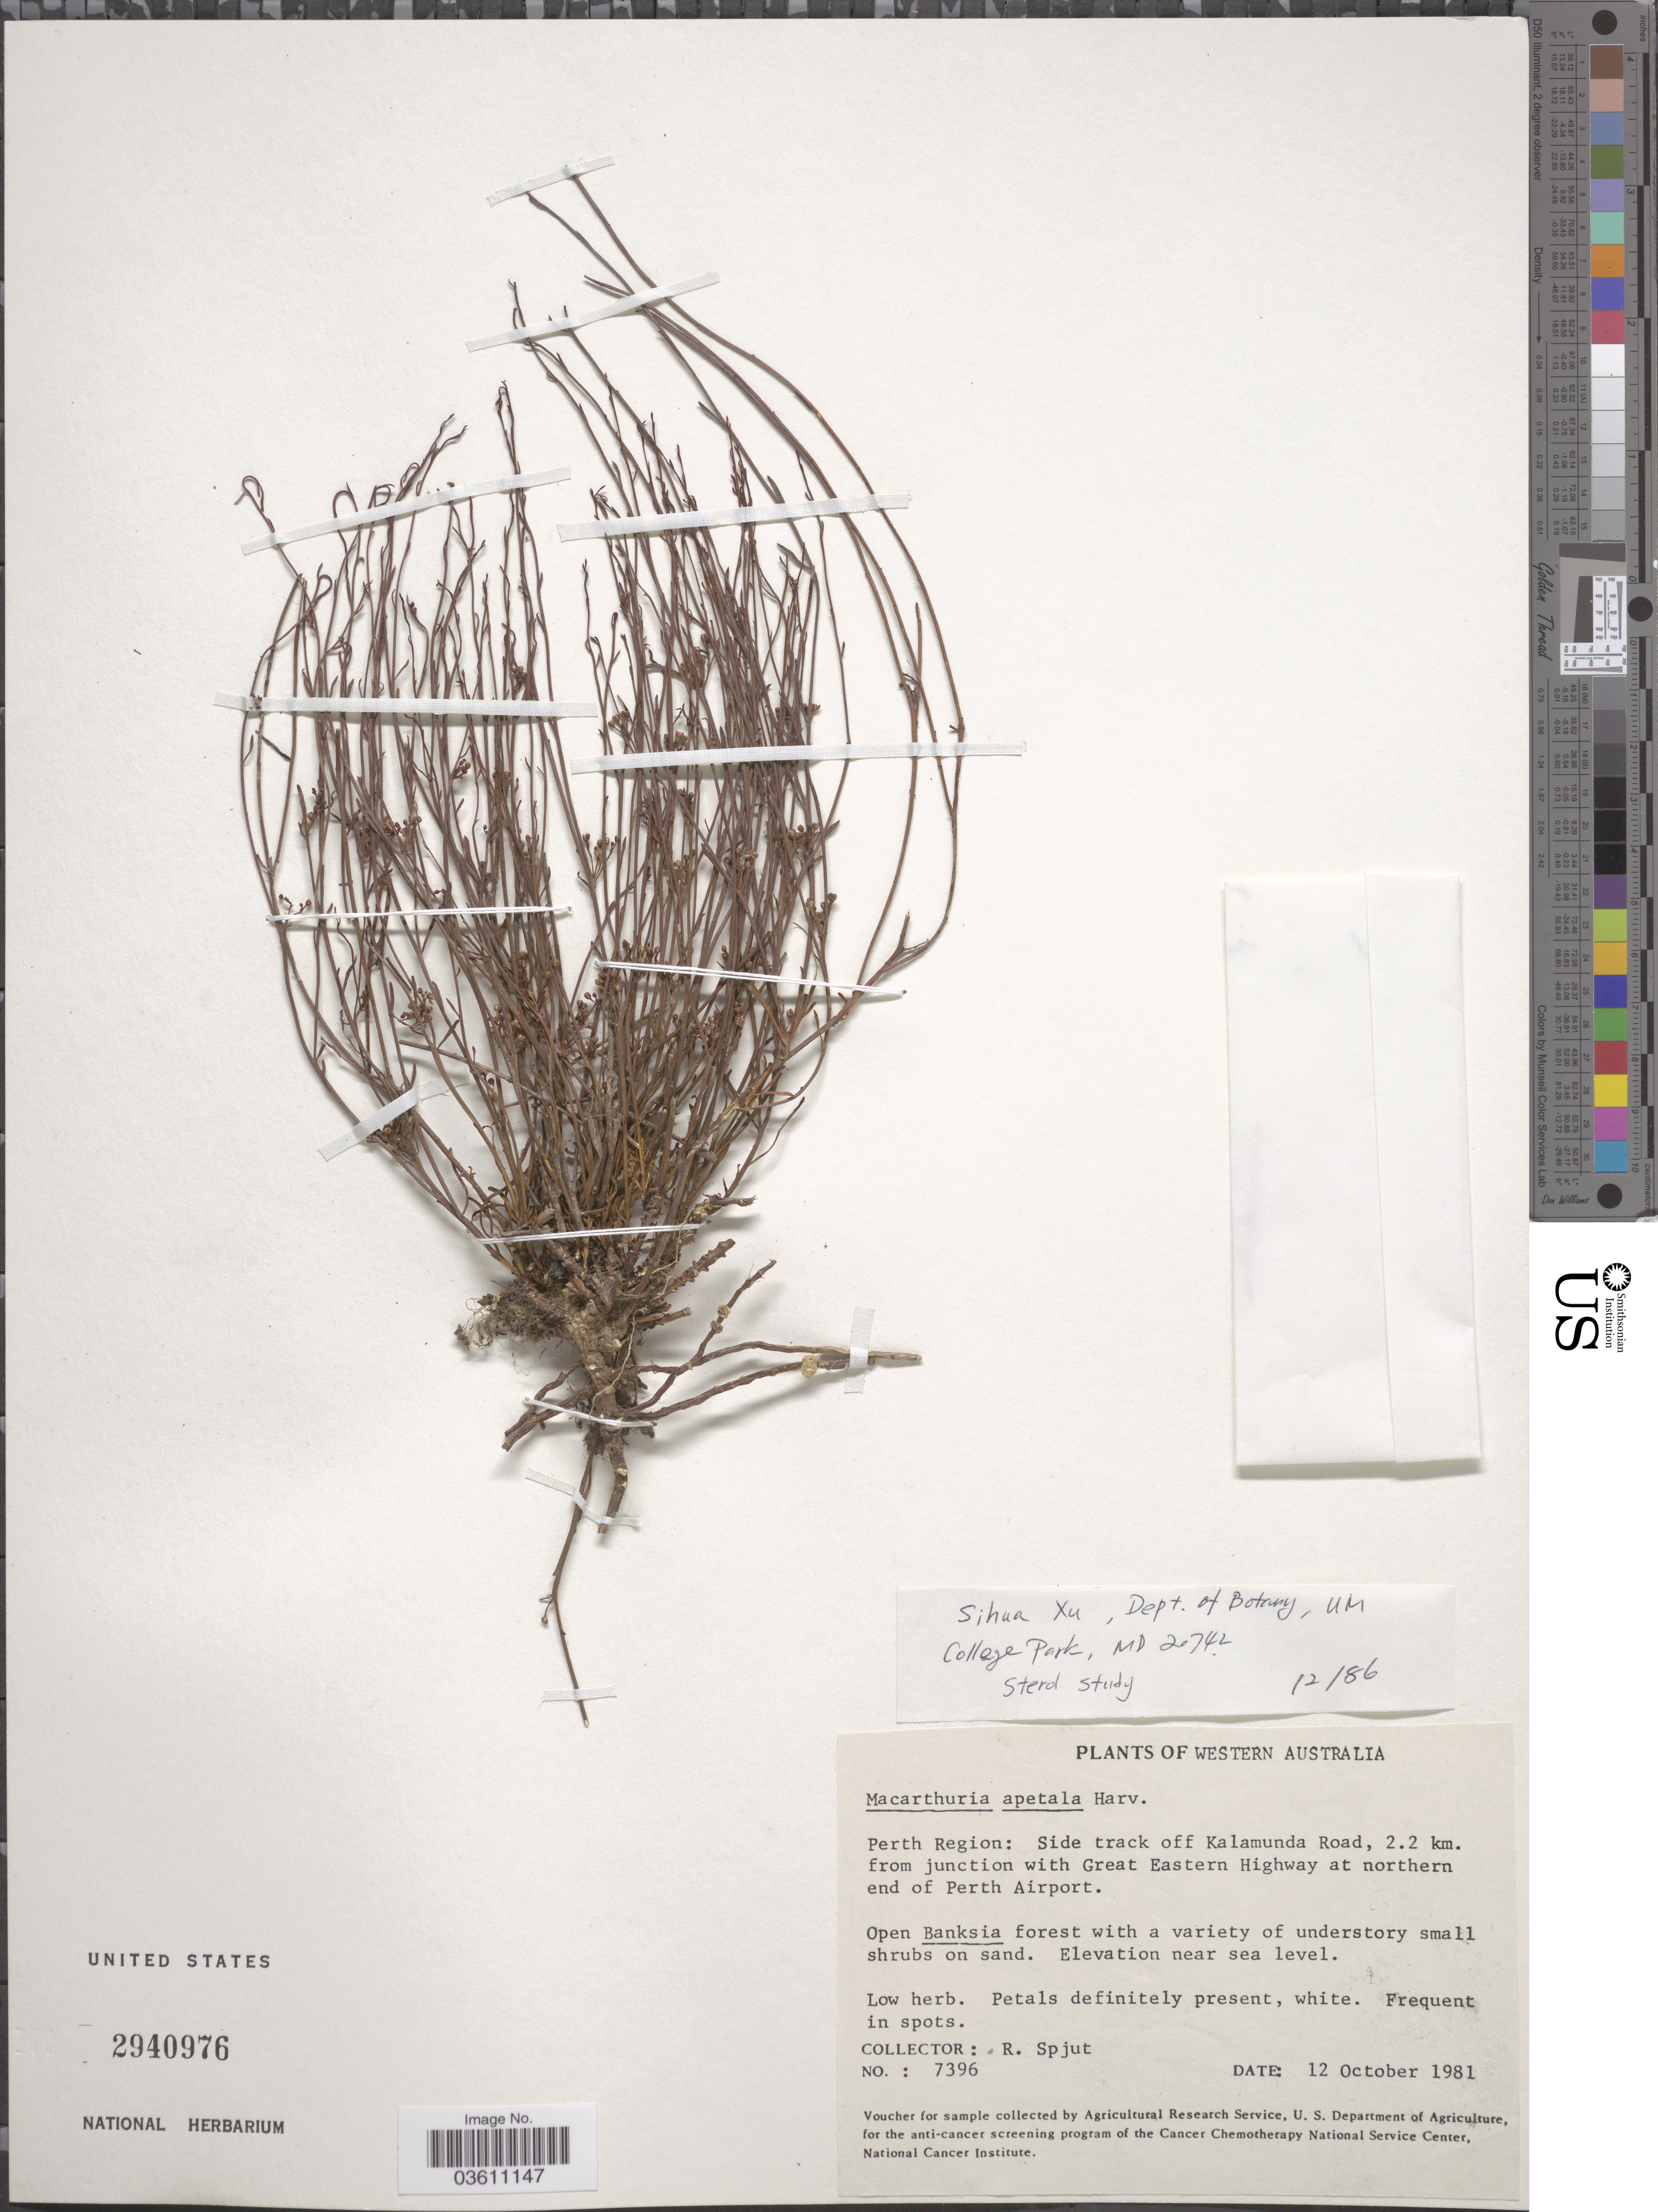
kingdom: Plantae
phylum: Tracheophyta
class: Magnoliopsida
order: Caryophyllales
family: Macarthuriaceae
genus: Macarthuria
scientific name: Macarthuria apetala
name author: Harv.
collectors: R. Spjut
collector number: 7396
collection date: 1981-10-12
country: Australia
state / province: Western Australia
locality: Perth Region: Side track off Kalamunda Road, 2.2 km. from junction with Great Eastern Highway at Northern end of Perth Airport.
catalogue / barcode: US 2940976